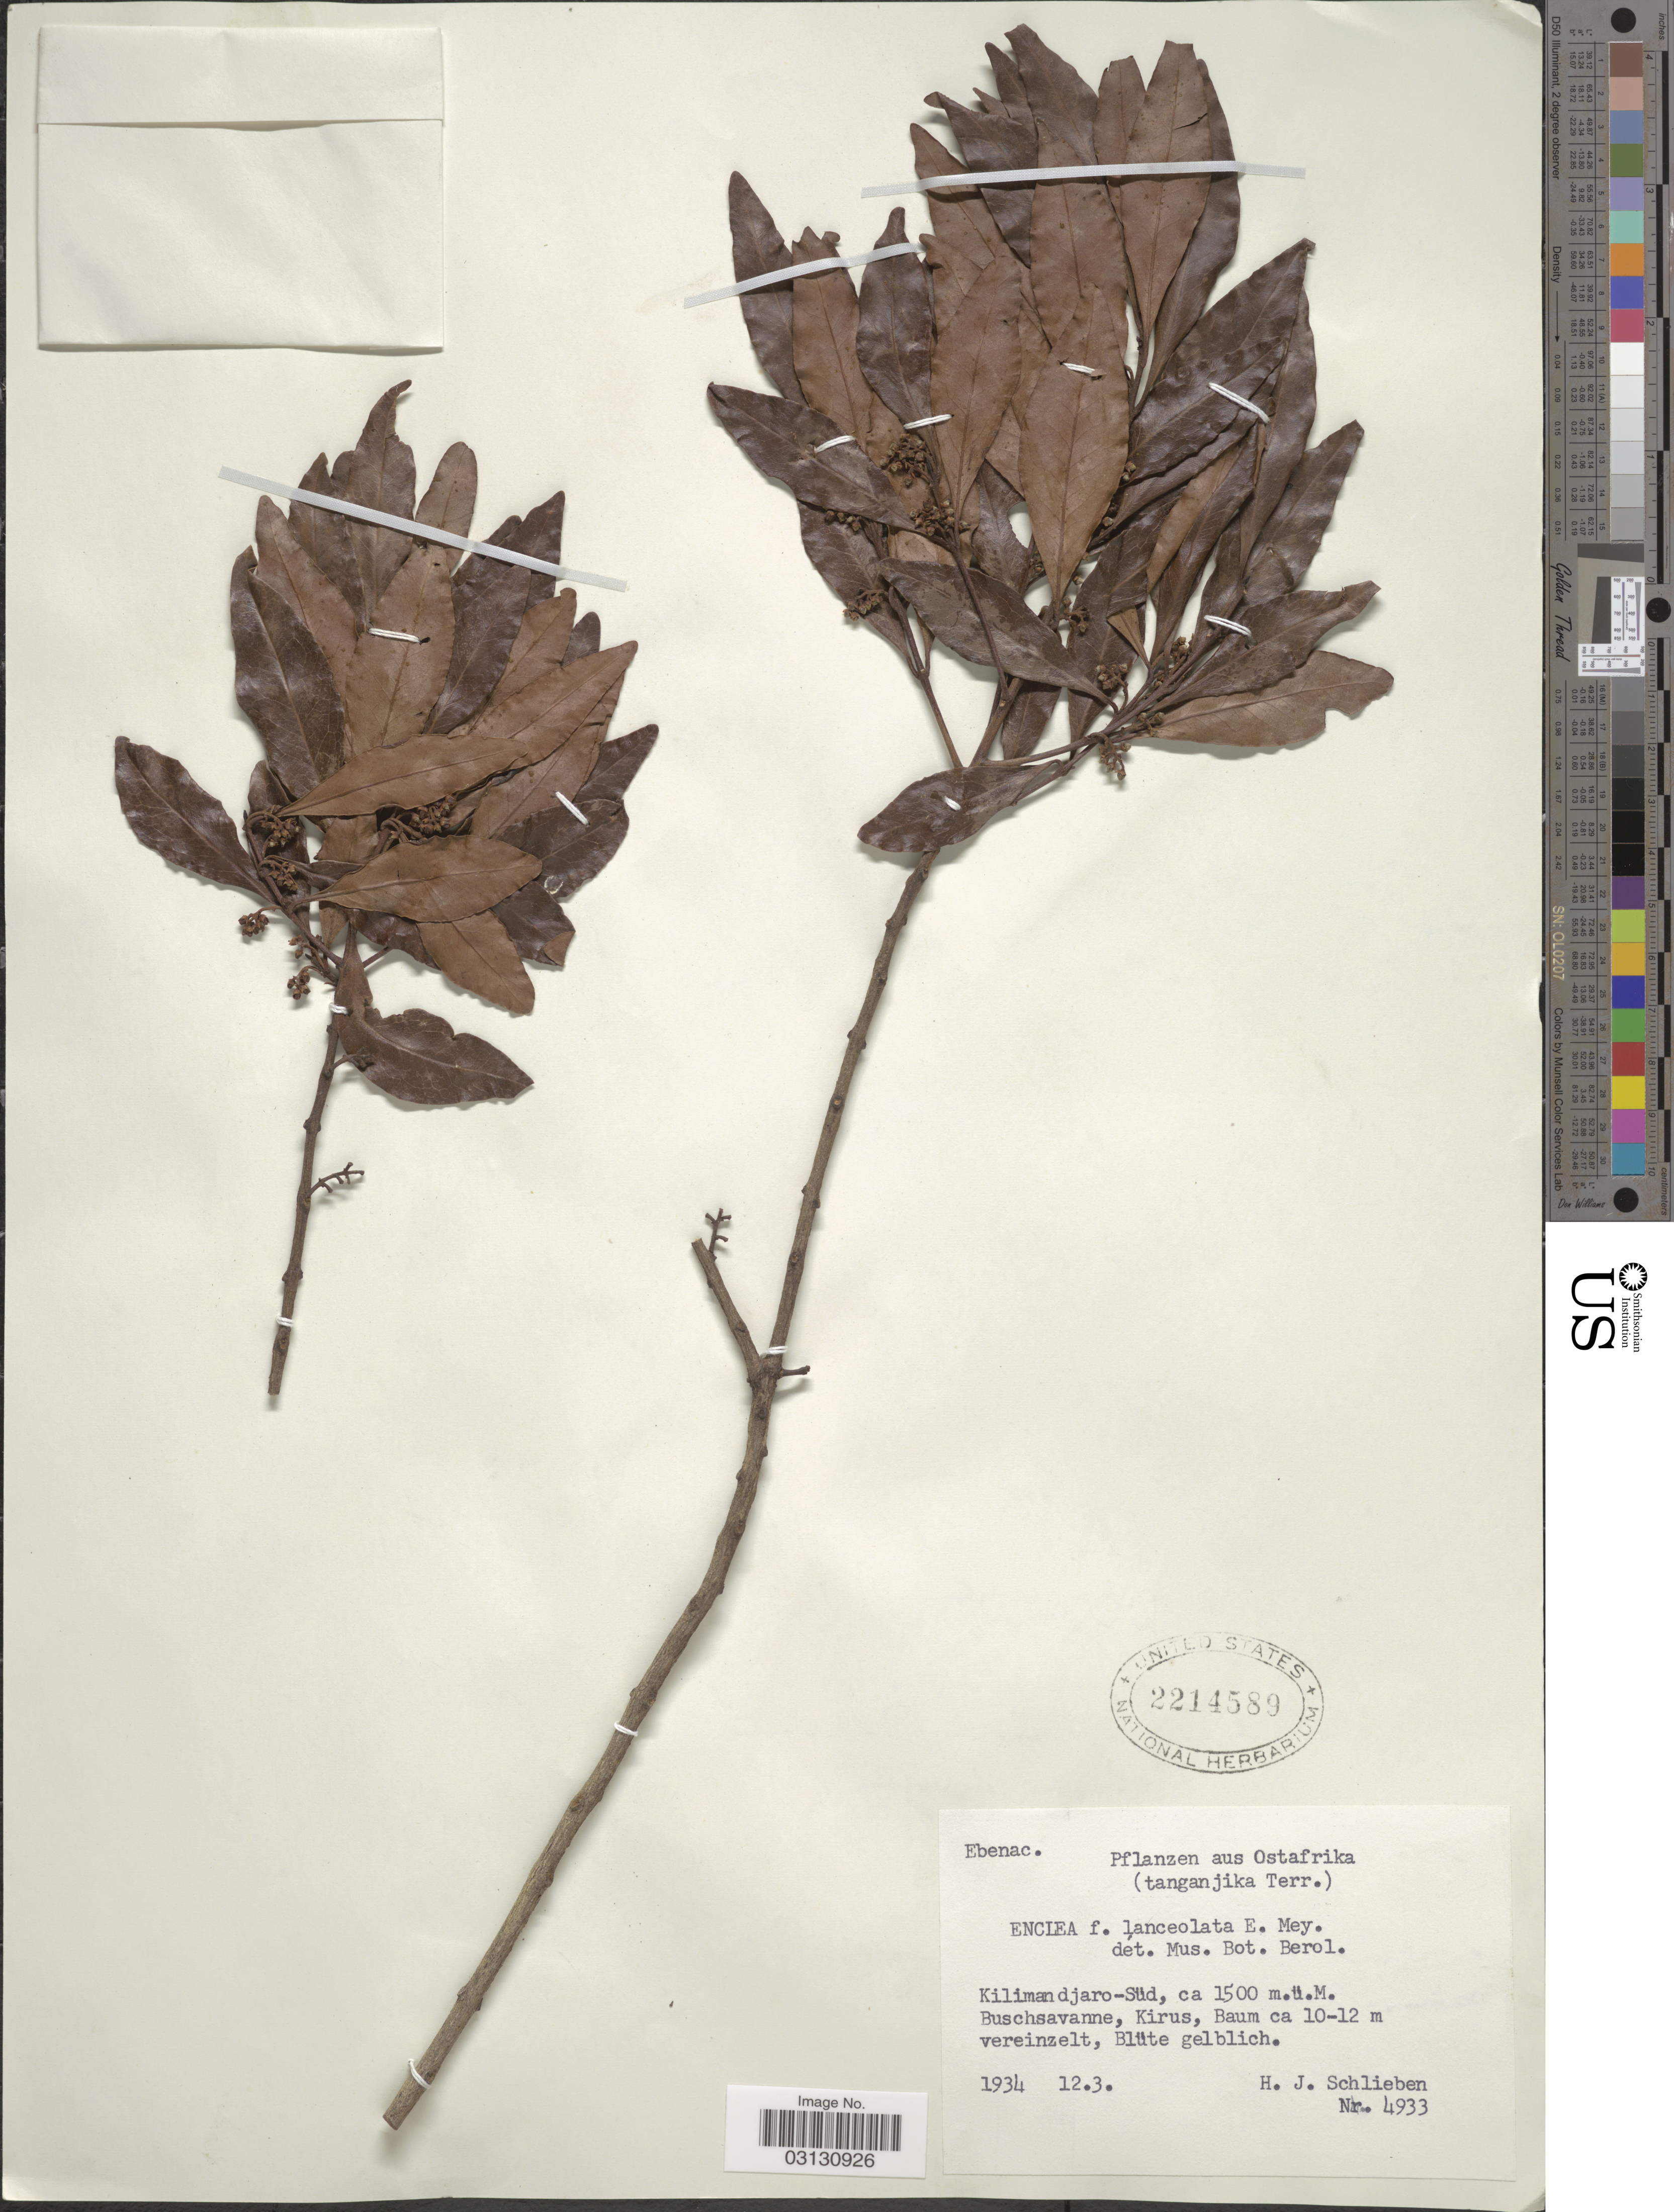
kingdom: Plantae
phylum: Tracheophyta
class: Magnoliopsida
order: Ericales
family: Ebenaceae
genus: Euclea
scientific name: Euclea lanceolata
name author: E. Mey. ex A. DC.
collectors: H. J. Schlieben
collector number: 4933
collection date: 1934-03-12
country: Tanzania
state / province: Kilimanjaro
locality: Ostafrika (tanganjika Terr.), Kilimandjaro-Süd, Buschsavanne, Kirus.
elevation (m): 1500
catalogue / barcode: US 2214589